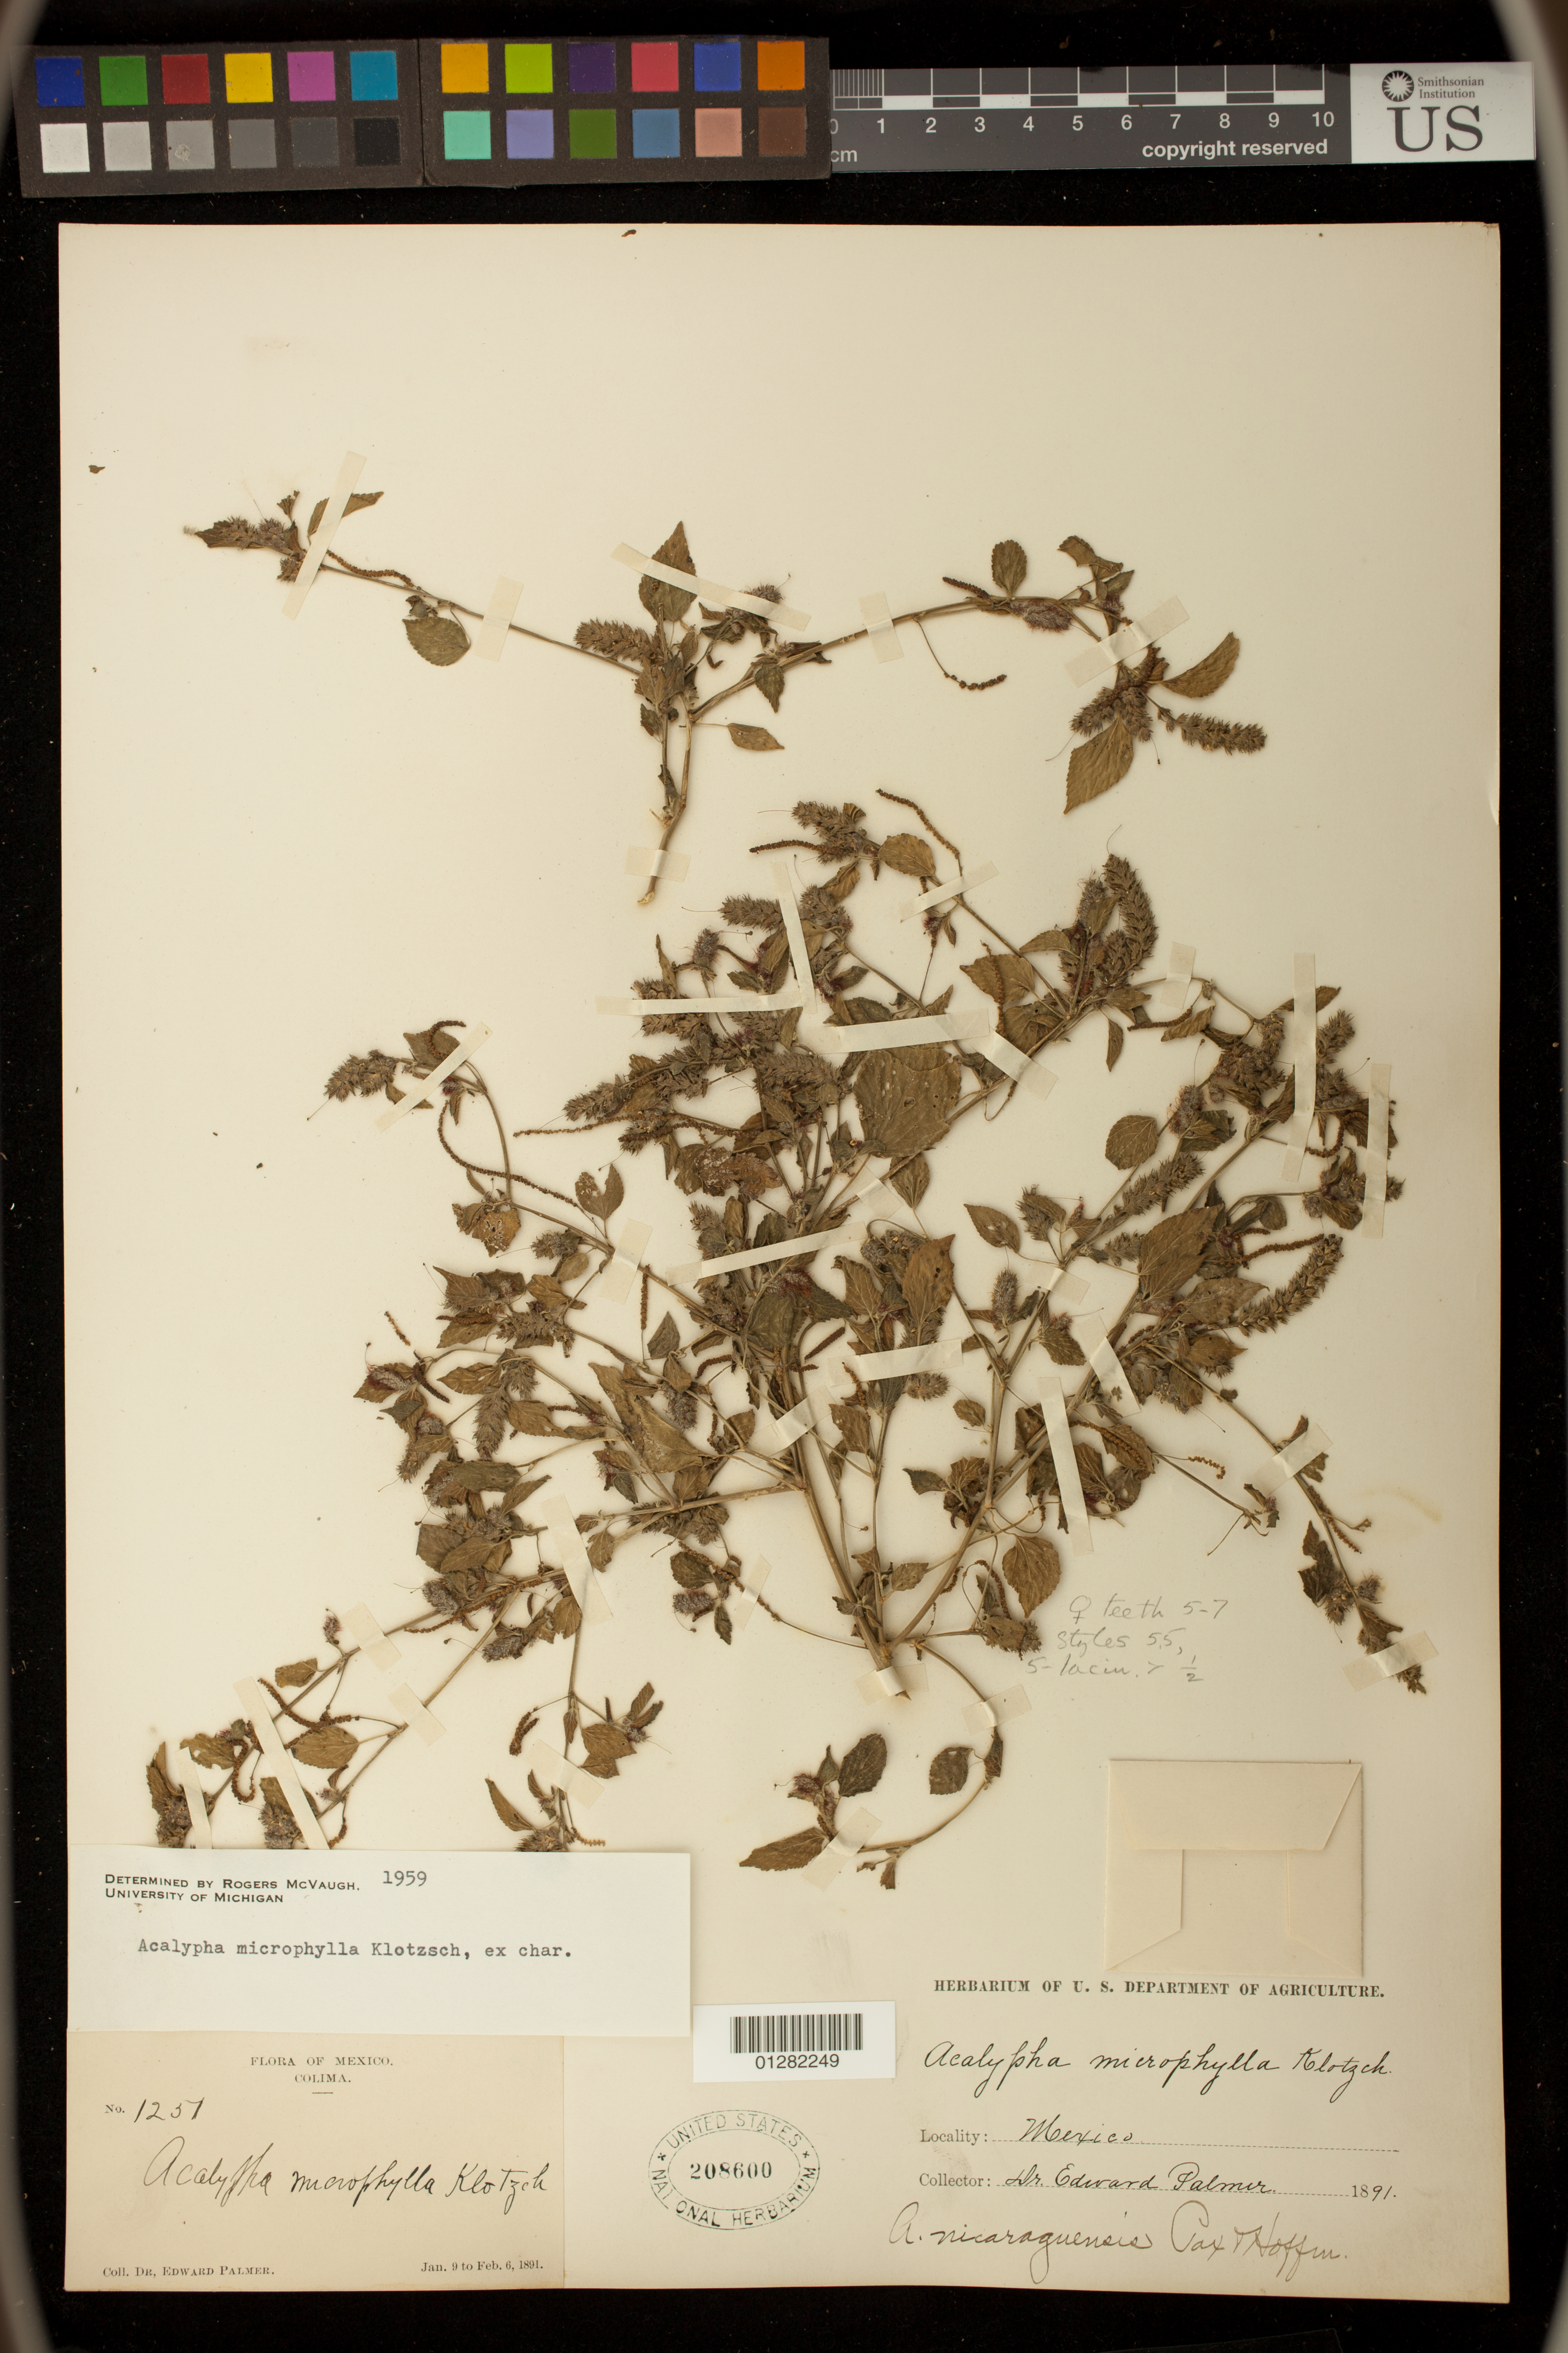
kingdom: Plantae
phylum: Tracheophyta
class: Magnoliopsida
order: Malpighiales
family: Euphorbiaceae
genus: Acalypha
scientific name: Acalypha microphylla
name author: Klotzsch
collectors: G. Martínez Calderón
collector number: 1257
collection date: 1891-01-09/1891-02-06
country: Mexico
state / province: Colima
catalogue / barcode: US 208600